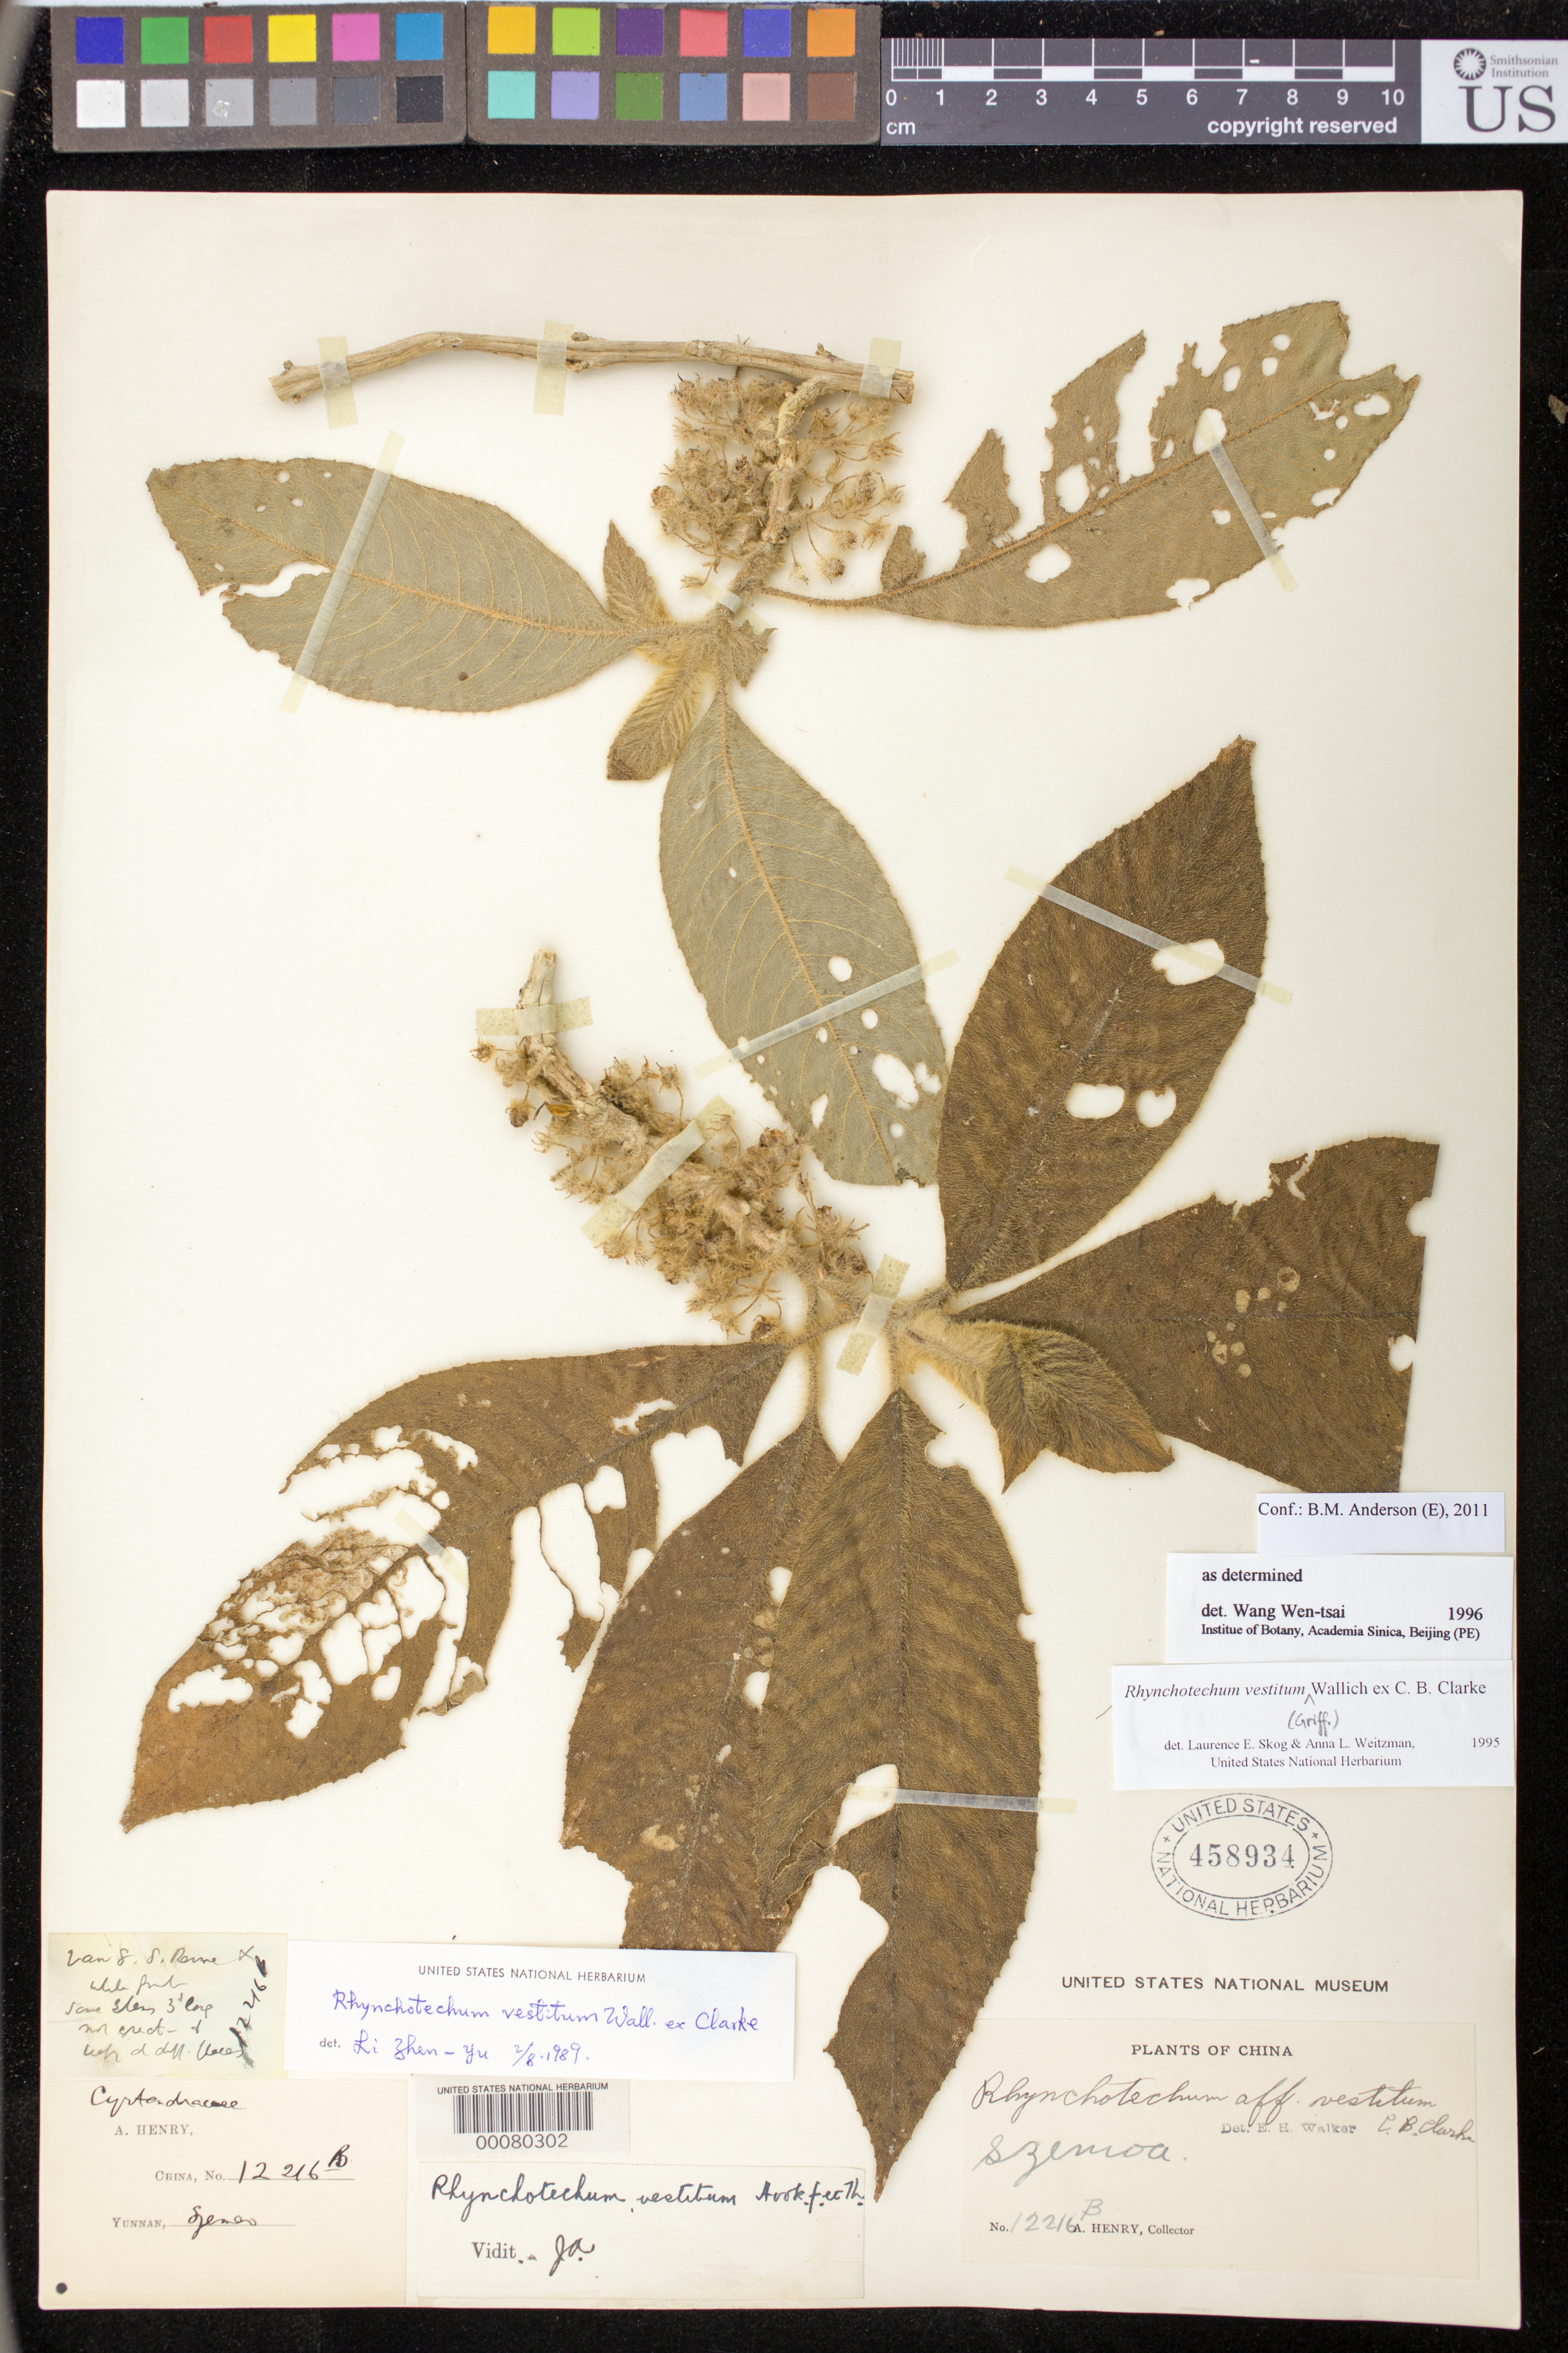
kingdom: Plantae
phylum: Tracheophyta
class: Magnoliopsida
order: Lamiales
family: Gesneriaceae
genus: Rhynchotechum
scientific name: Rhynchotechum vestitum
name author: Wall. ex C.B. Clarke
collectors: A. Henry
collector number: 12216 B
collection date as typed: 08 Jan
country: China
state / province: Yunnan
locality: Szemoa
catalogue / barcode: US 458934